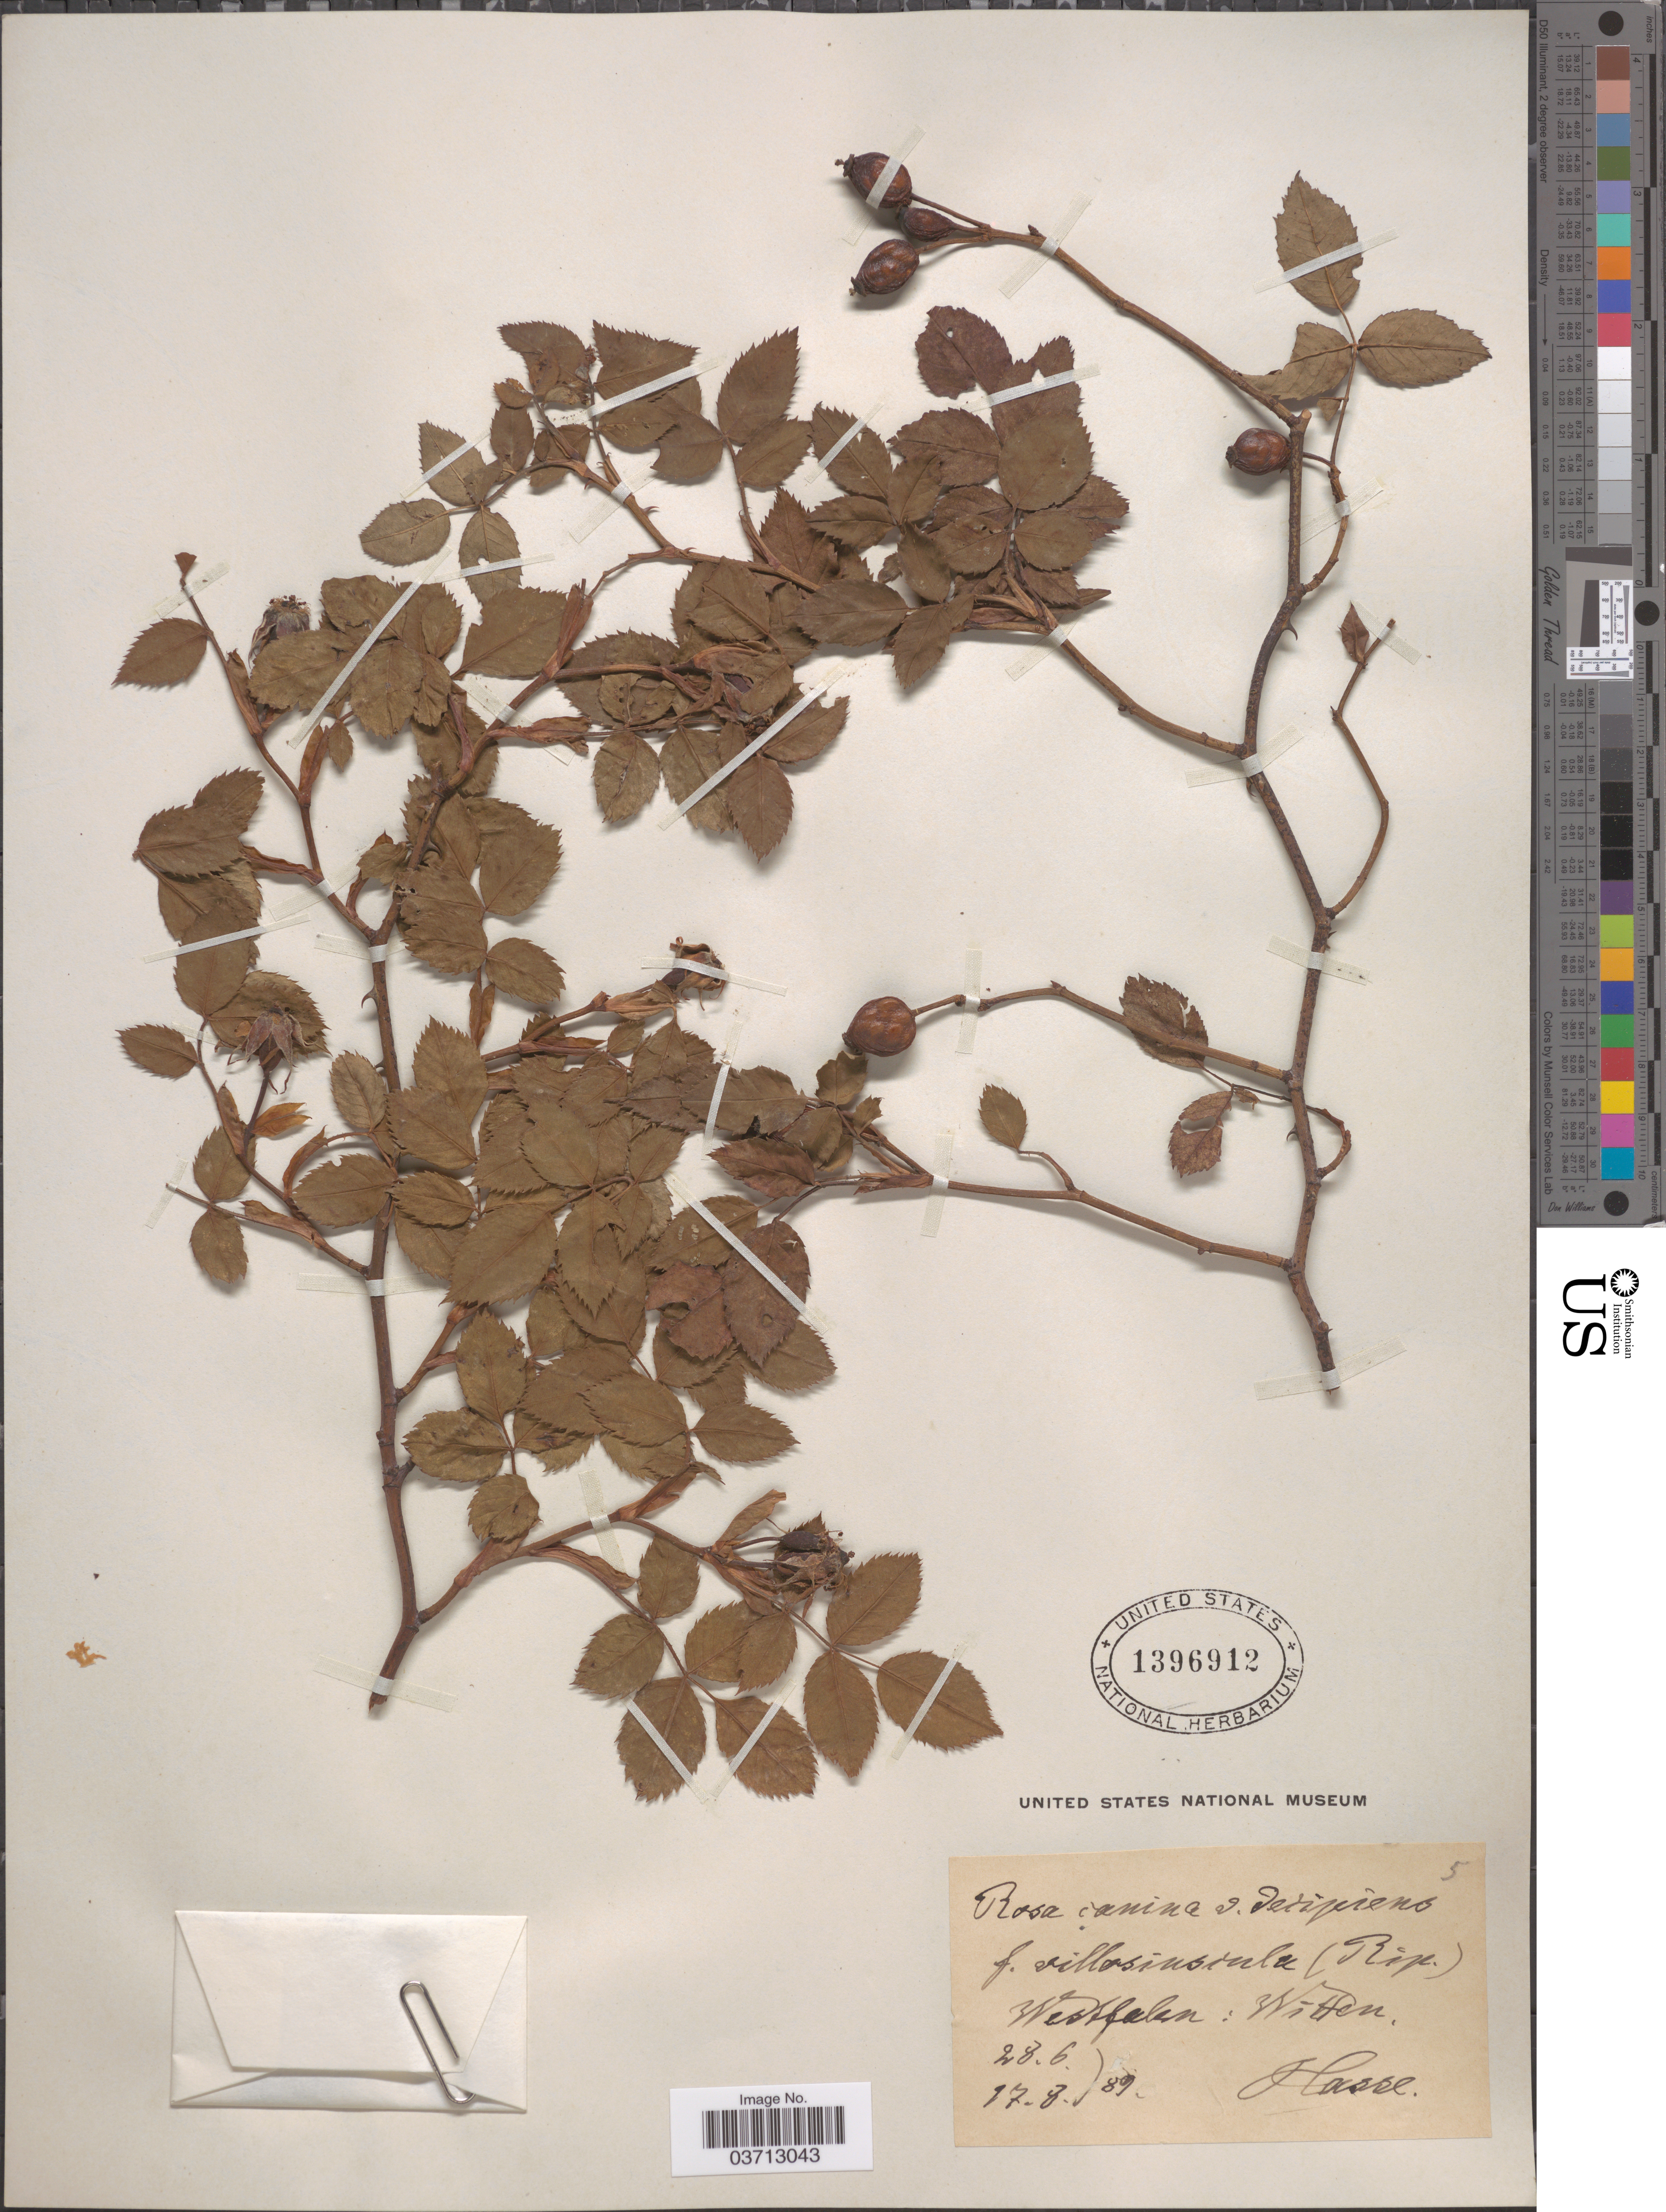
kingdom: Plantae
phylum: Tracheophyta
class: Magnoliopsida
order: Rosales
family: Rosaceae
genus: Rosa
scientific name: Rosa canina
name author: L.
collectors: -. Hasse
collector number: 5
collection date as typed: Transcribed d/m/y: 28/6/89 to 17/8/89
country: Germany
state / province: Nordrhein-Westfalen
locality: Westfalen: Witten.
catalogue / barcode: US 1396912